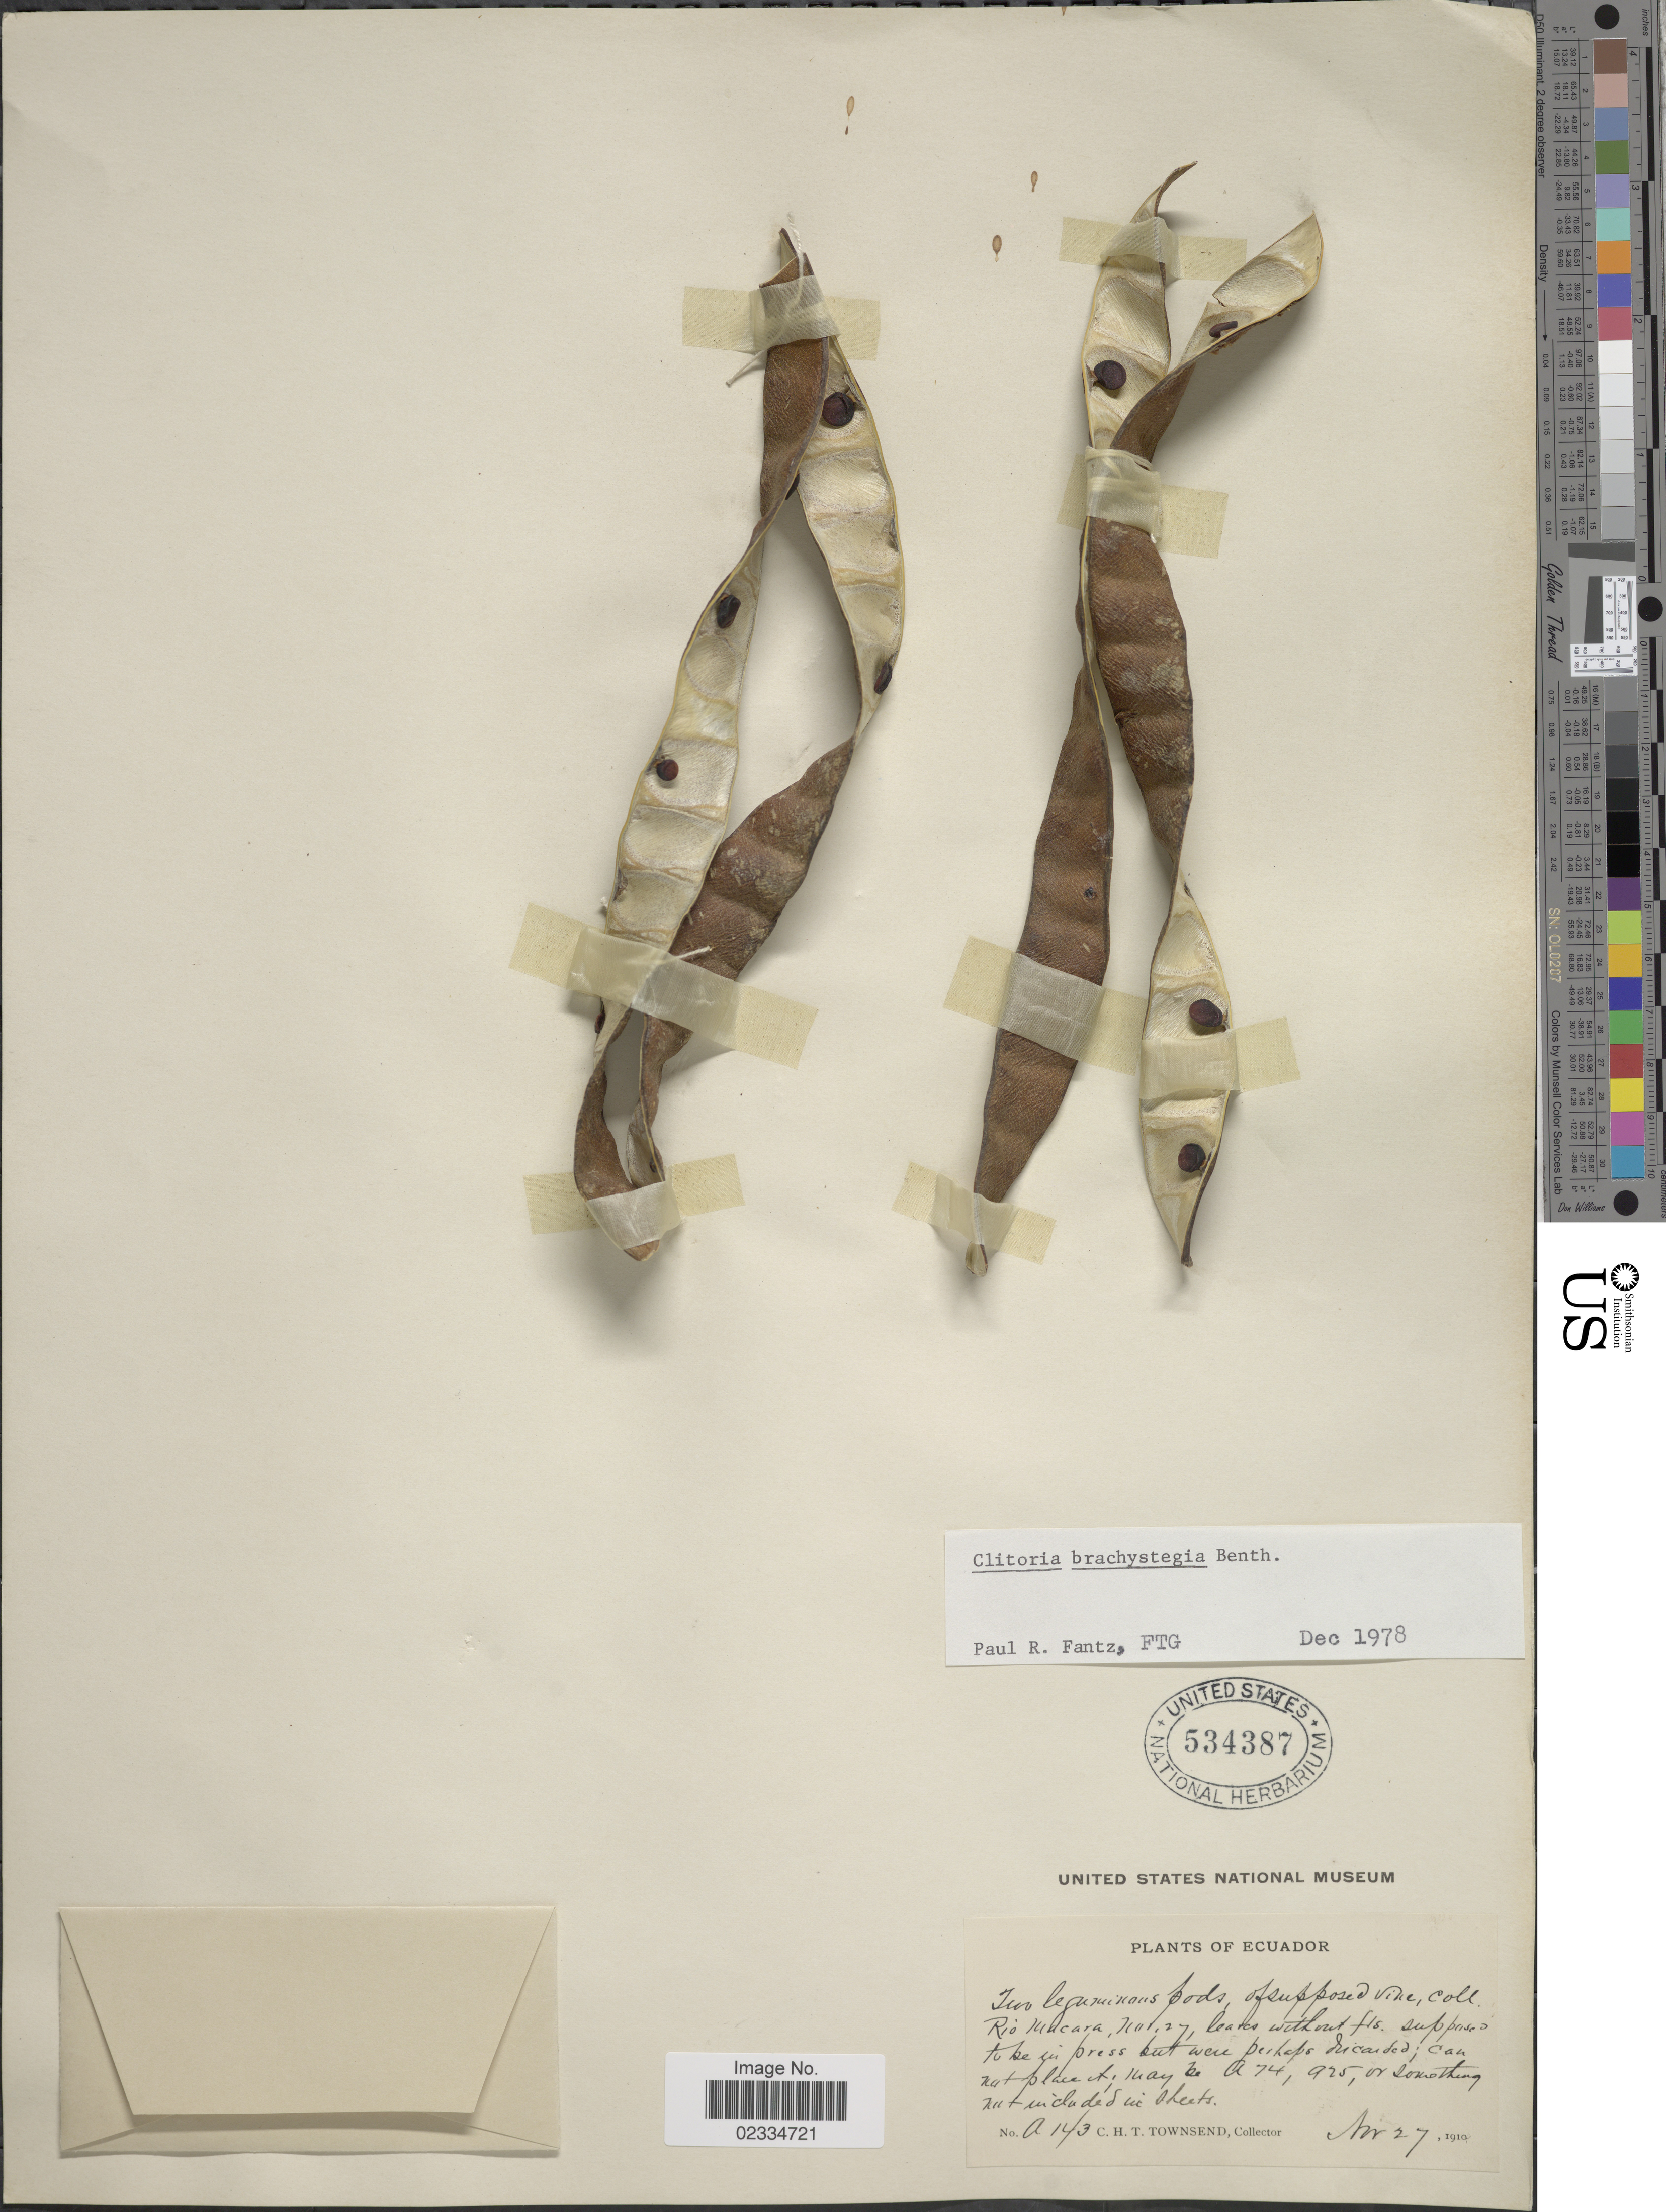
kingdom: Plantae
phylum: Tracheophyta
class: Magnoliopsida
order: Fabales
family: Fabaceae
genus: Clitoria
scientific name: Clitoria brachystegia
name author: Benth.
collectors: C. H. T. Townsend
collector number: A143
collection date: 1910-11-27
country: Ecuador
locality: Rio Macara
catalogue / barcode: US 534387